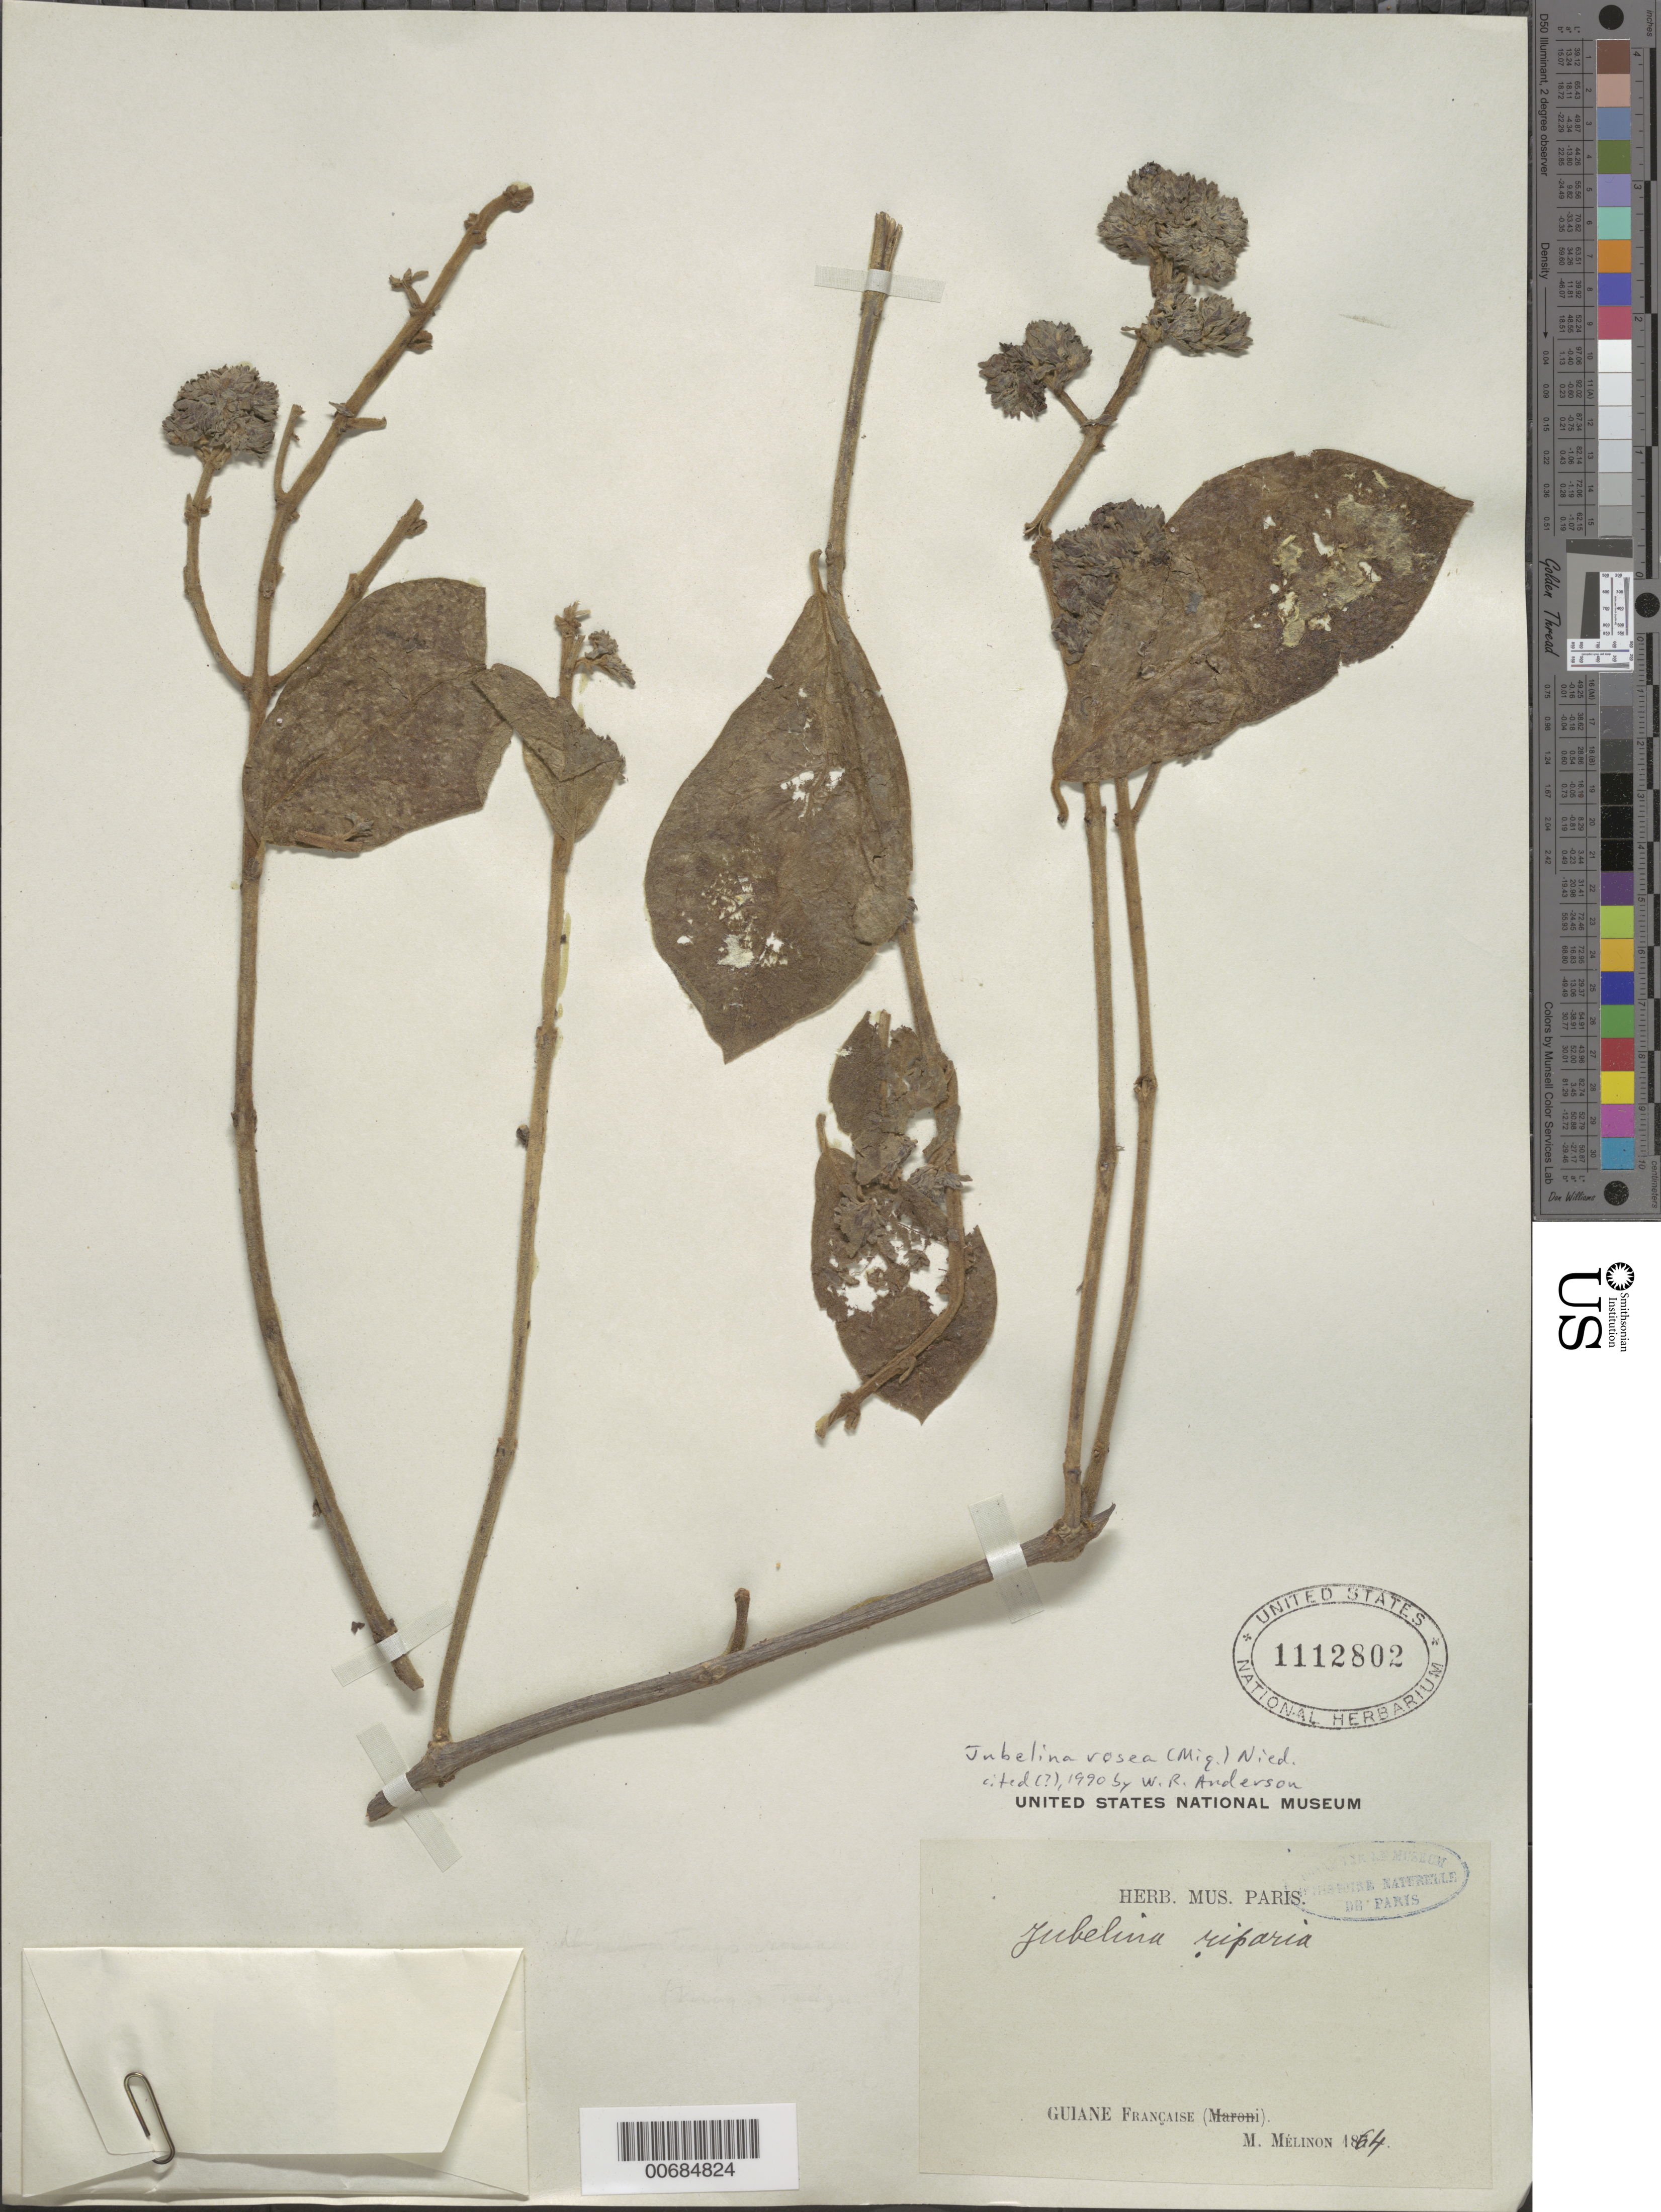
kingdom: Plantae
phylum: Tracheophyta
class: Magnoliopsida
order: Malpighiales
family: Malpighiaceae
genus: Jubelina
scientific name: Jubelina rosea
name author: (Miq.) Nied.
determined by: Anderson, W. R., (MICH), University of Michigan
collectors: E. Mélinon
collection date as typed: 1864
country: French Guiana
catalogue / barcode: US 1112802